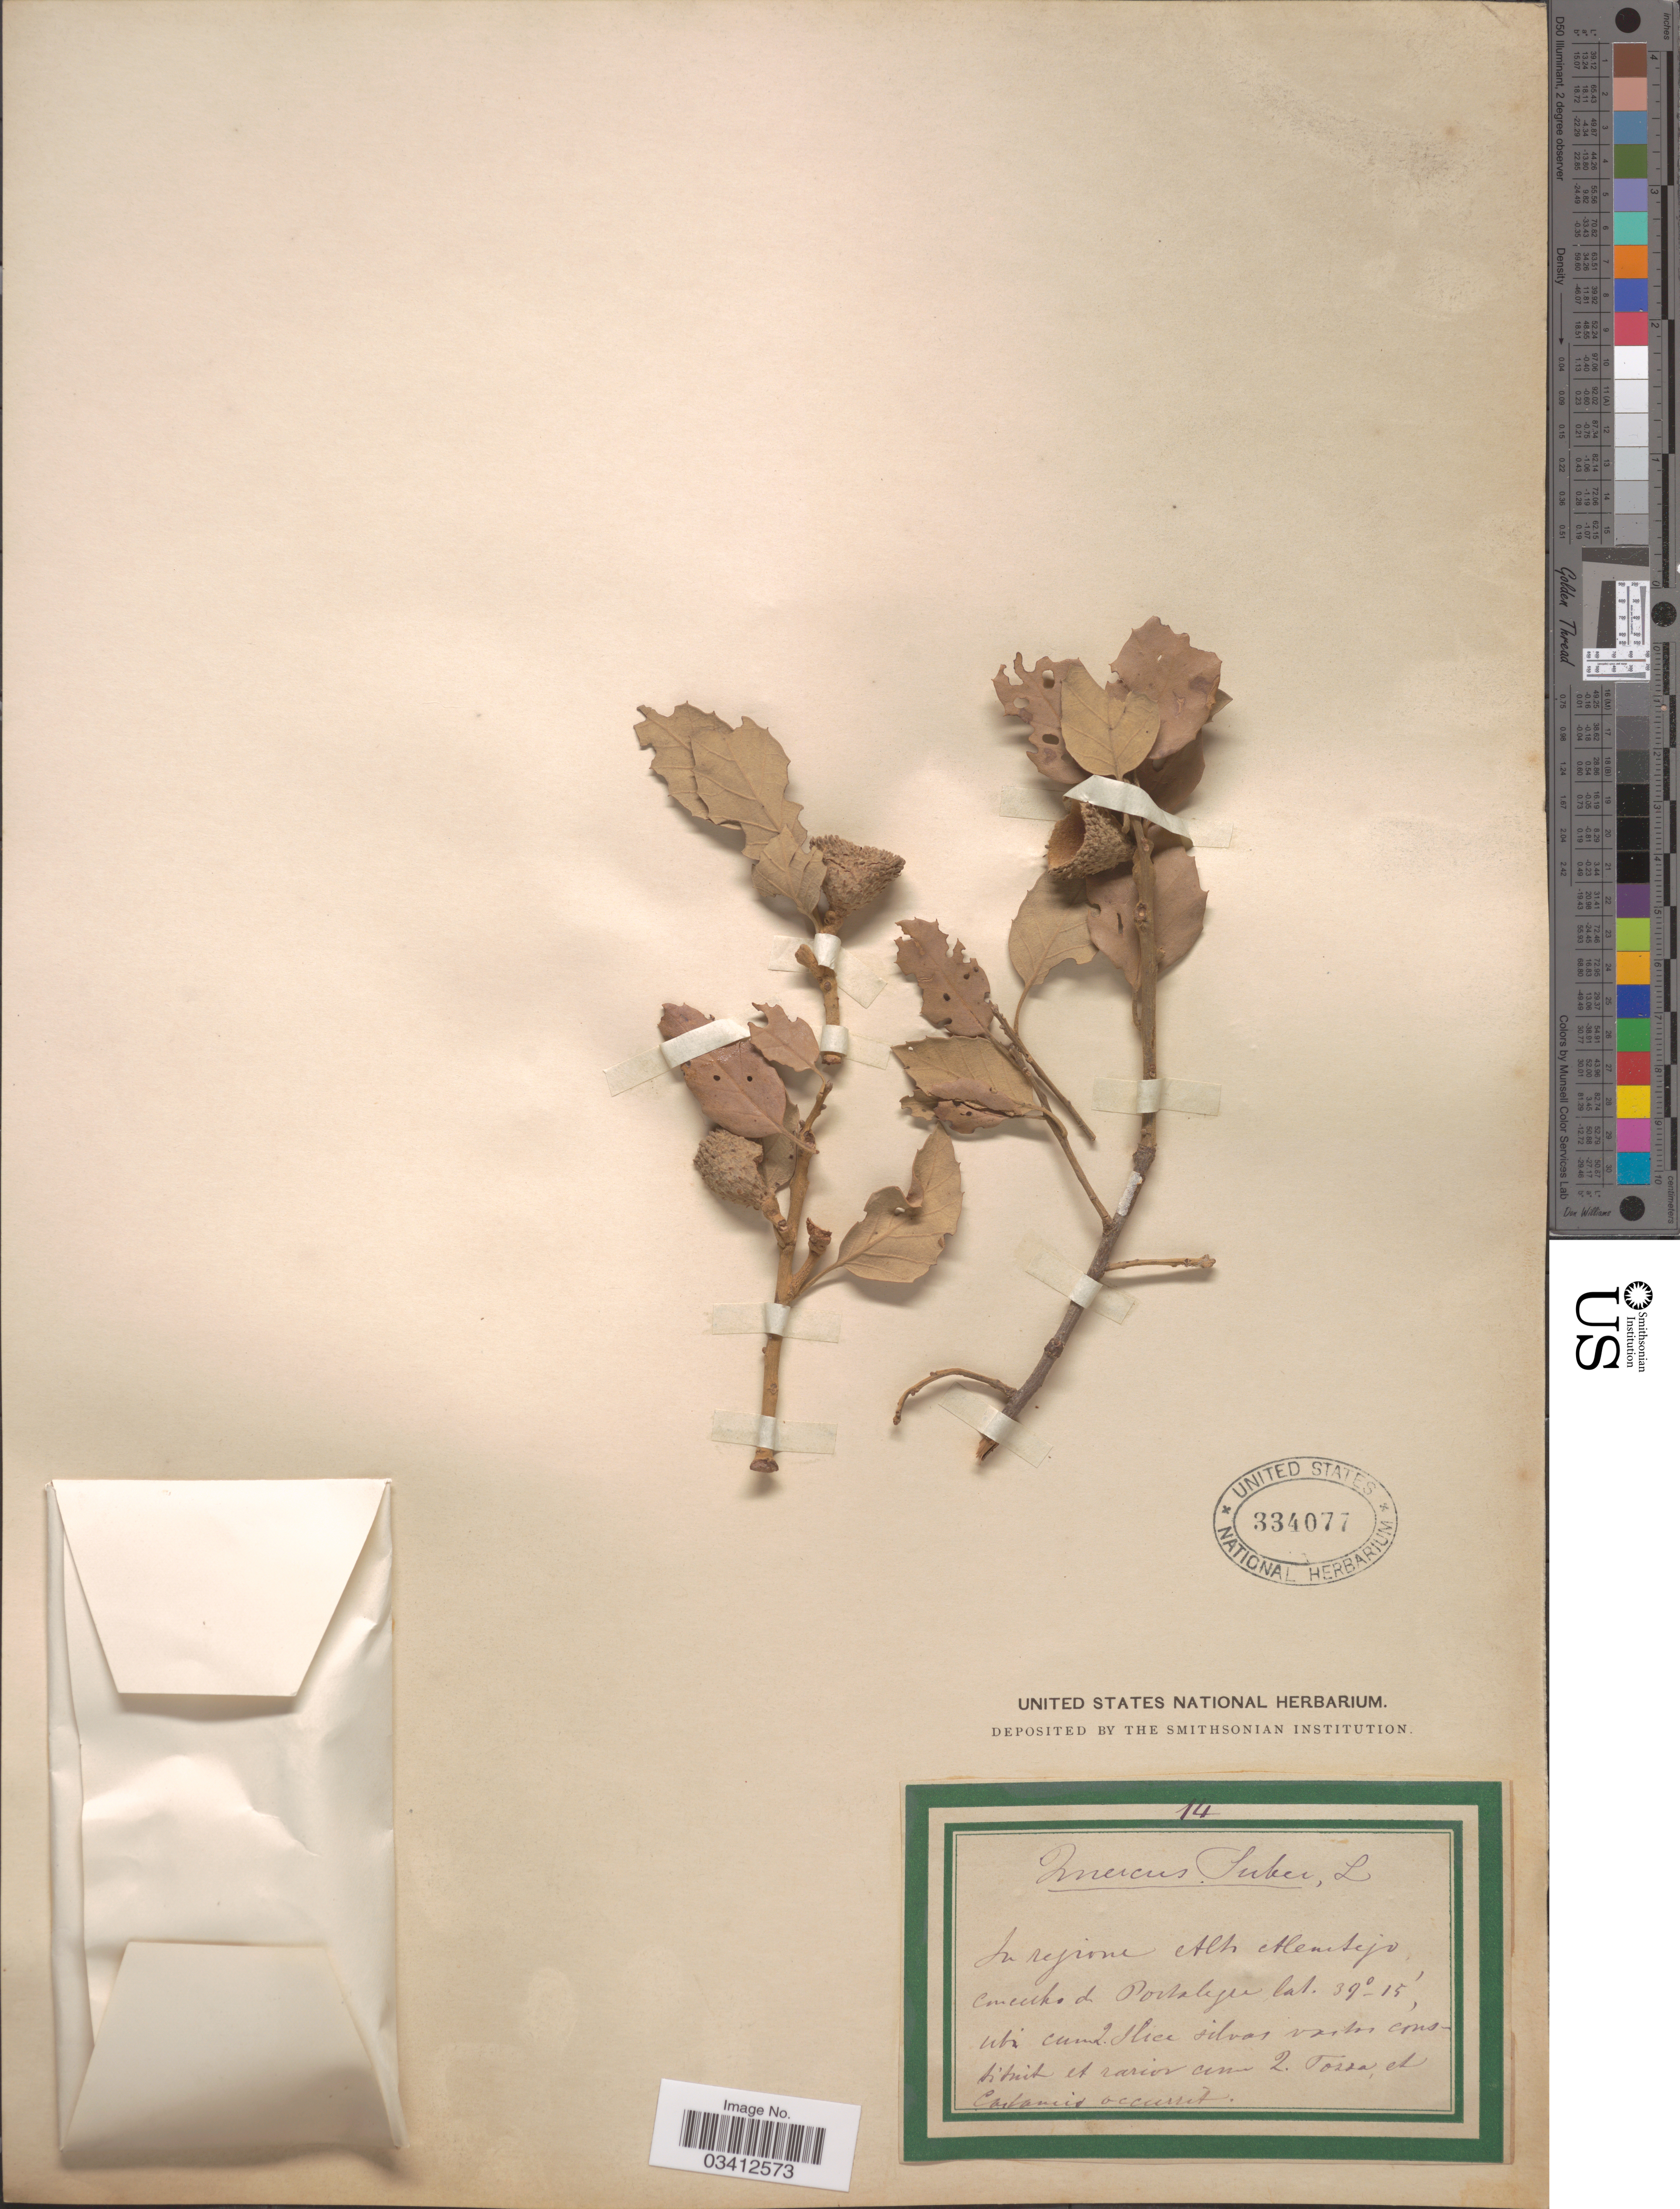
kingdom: Plantae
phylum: Tracheophyta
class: Magnoliopsida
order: Fagales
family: Fagaceae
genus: Quercus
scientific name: Quercus suber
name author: L.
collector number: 14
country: Portugal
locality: In regione Alto Alemtejo, conellho de Portalegre. [interpreted]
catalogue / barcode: US 334077